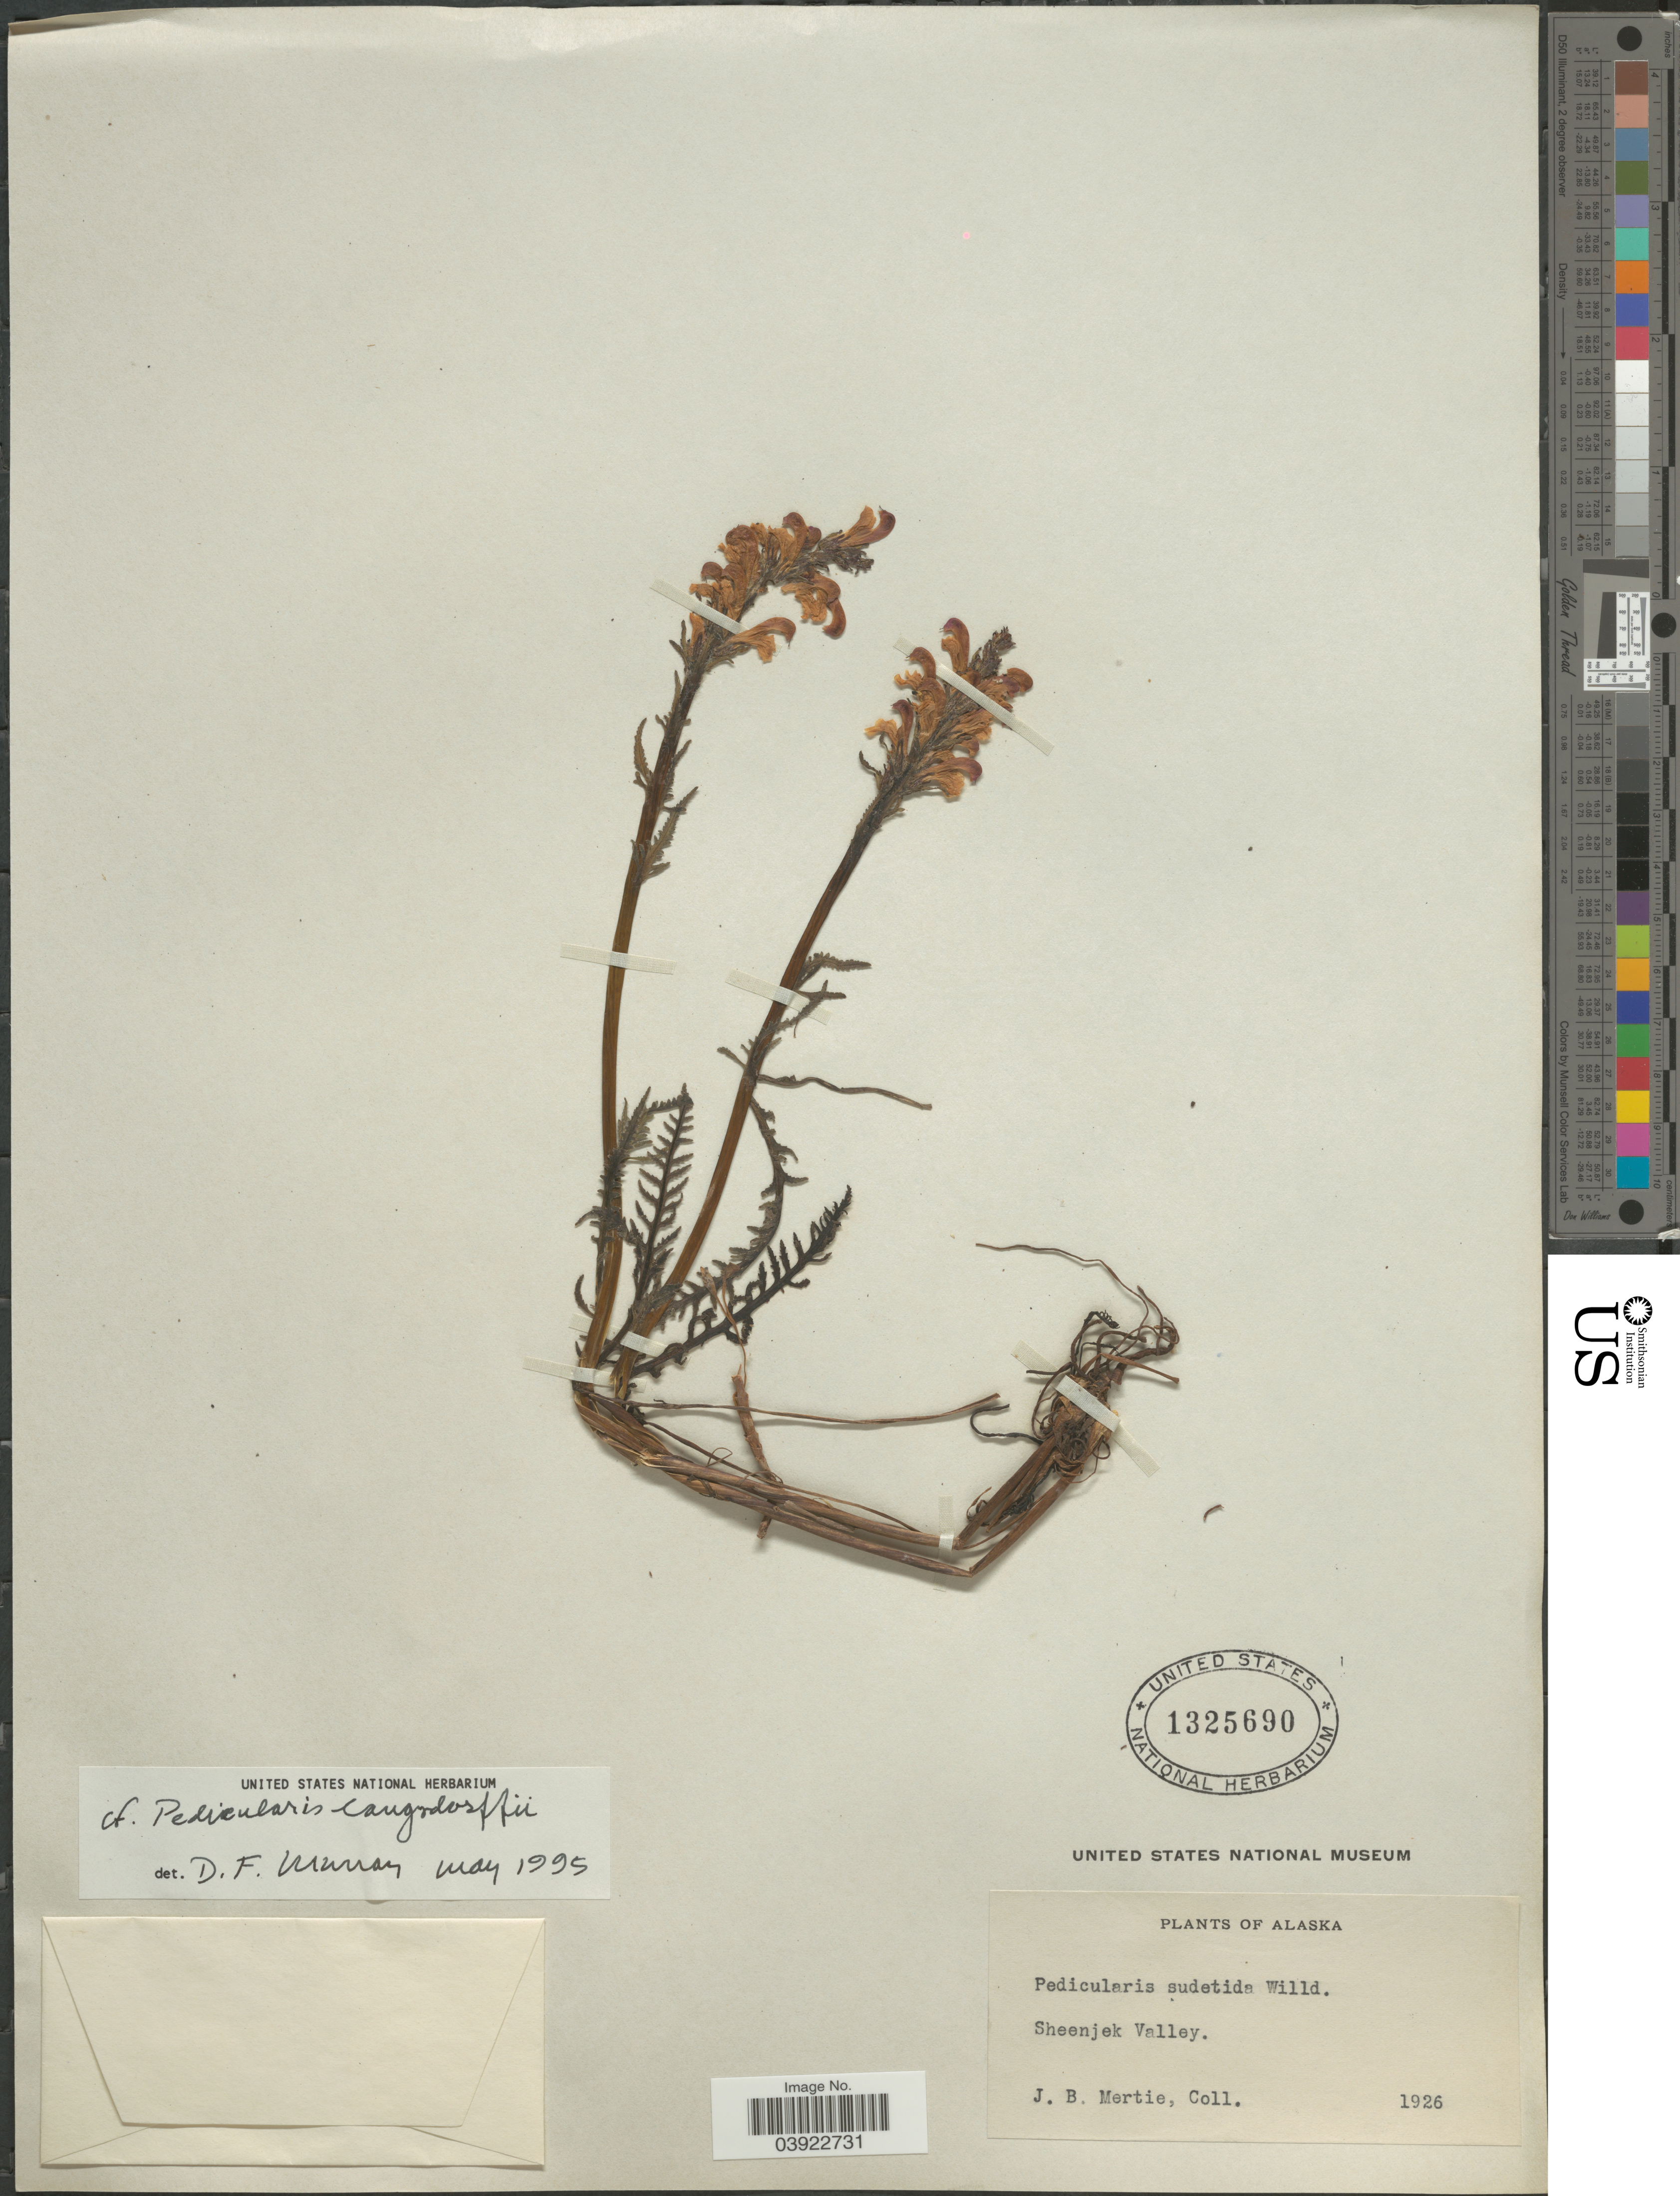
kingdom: Plantae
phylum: Tracheophyta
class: Magnoliopsida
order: Lamiales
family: Orobanchaceae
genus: Pedicularis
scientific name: Pedicularis langsdorffii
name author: Fisch. ex Steven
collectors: J. Mertie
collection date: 1926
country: United States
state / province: Alaska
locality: Sheenjek Valley.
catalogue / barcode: US 1325690